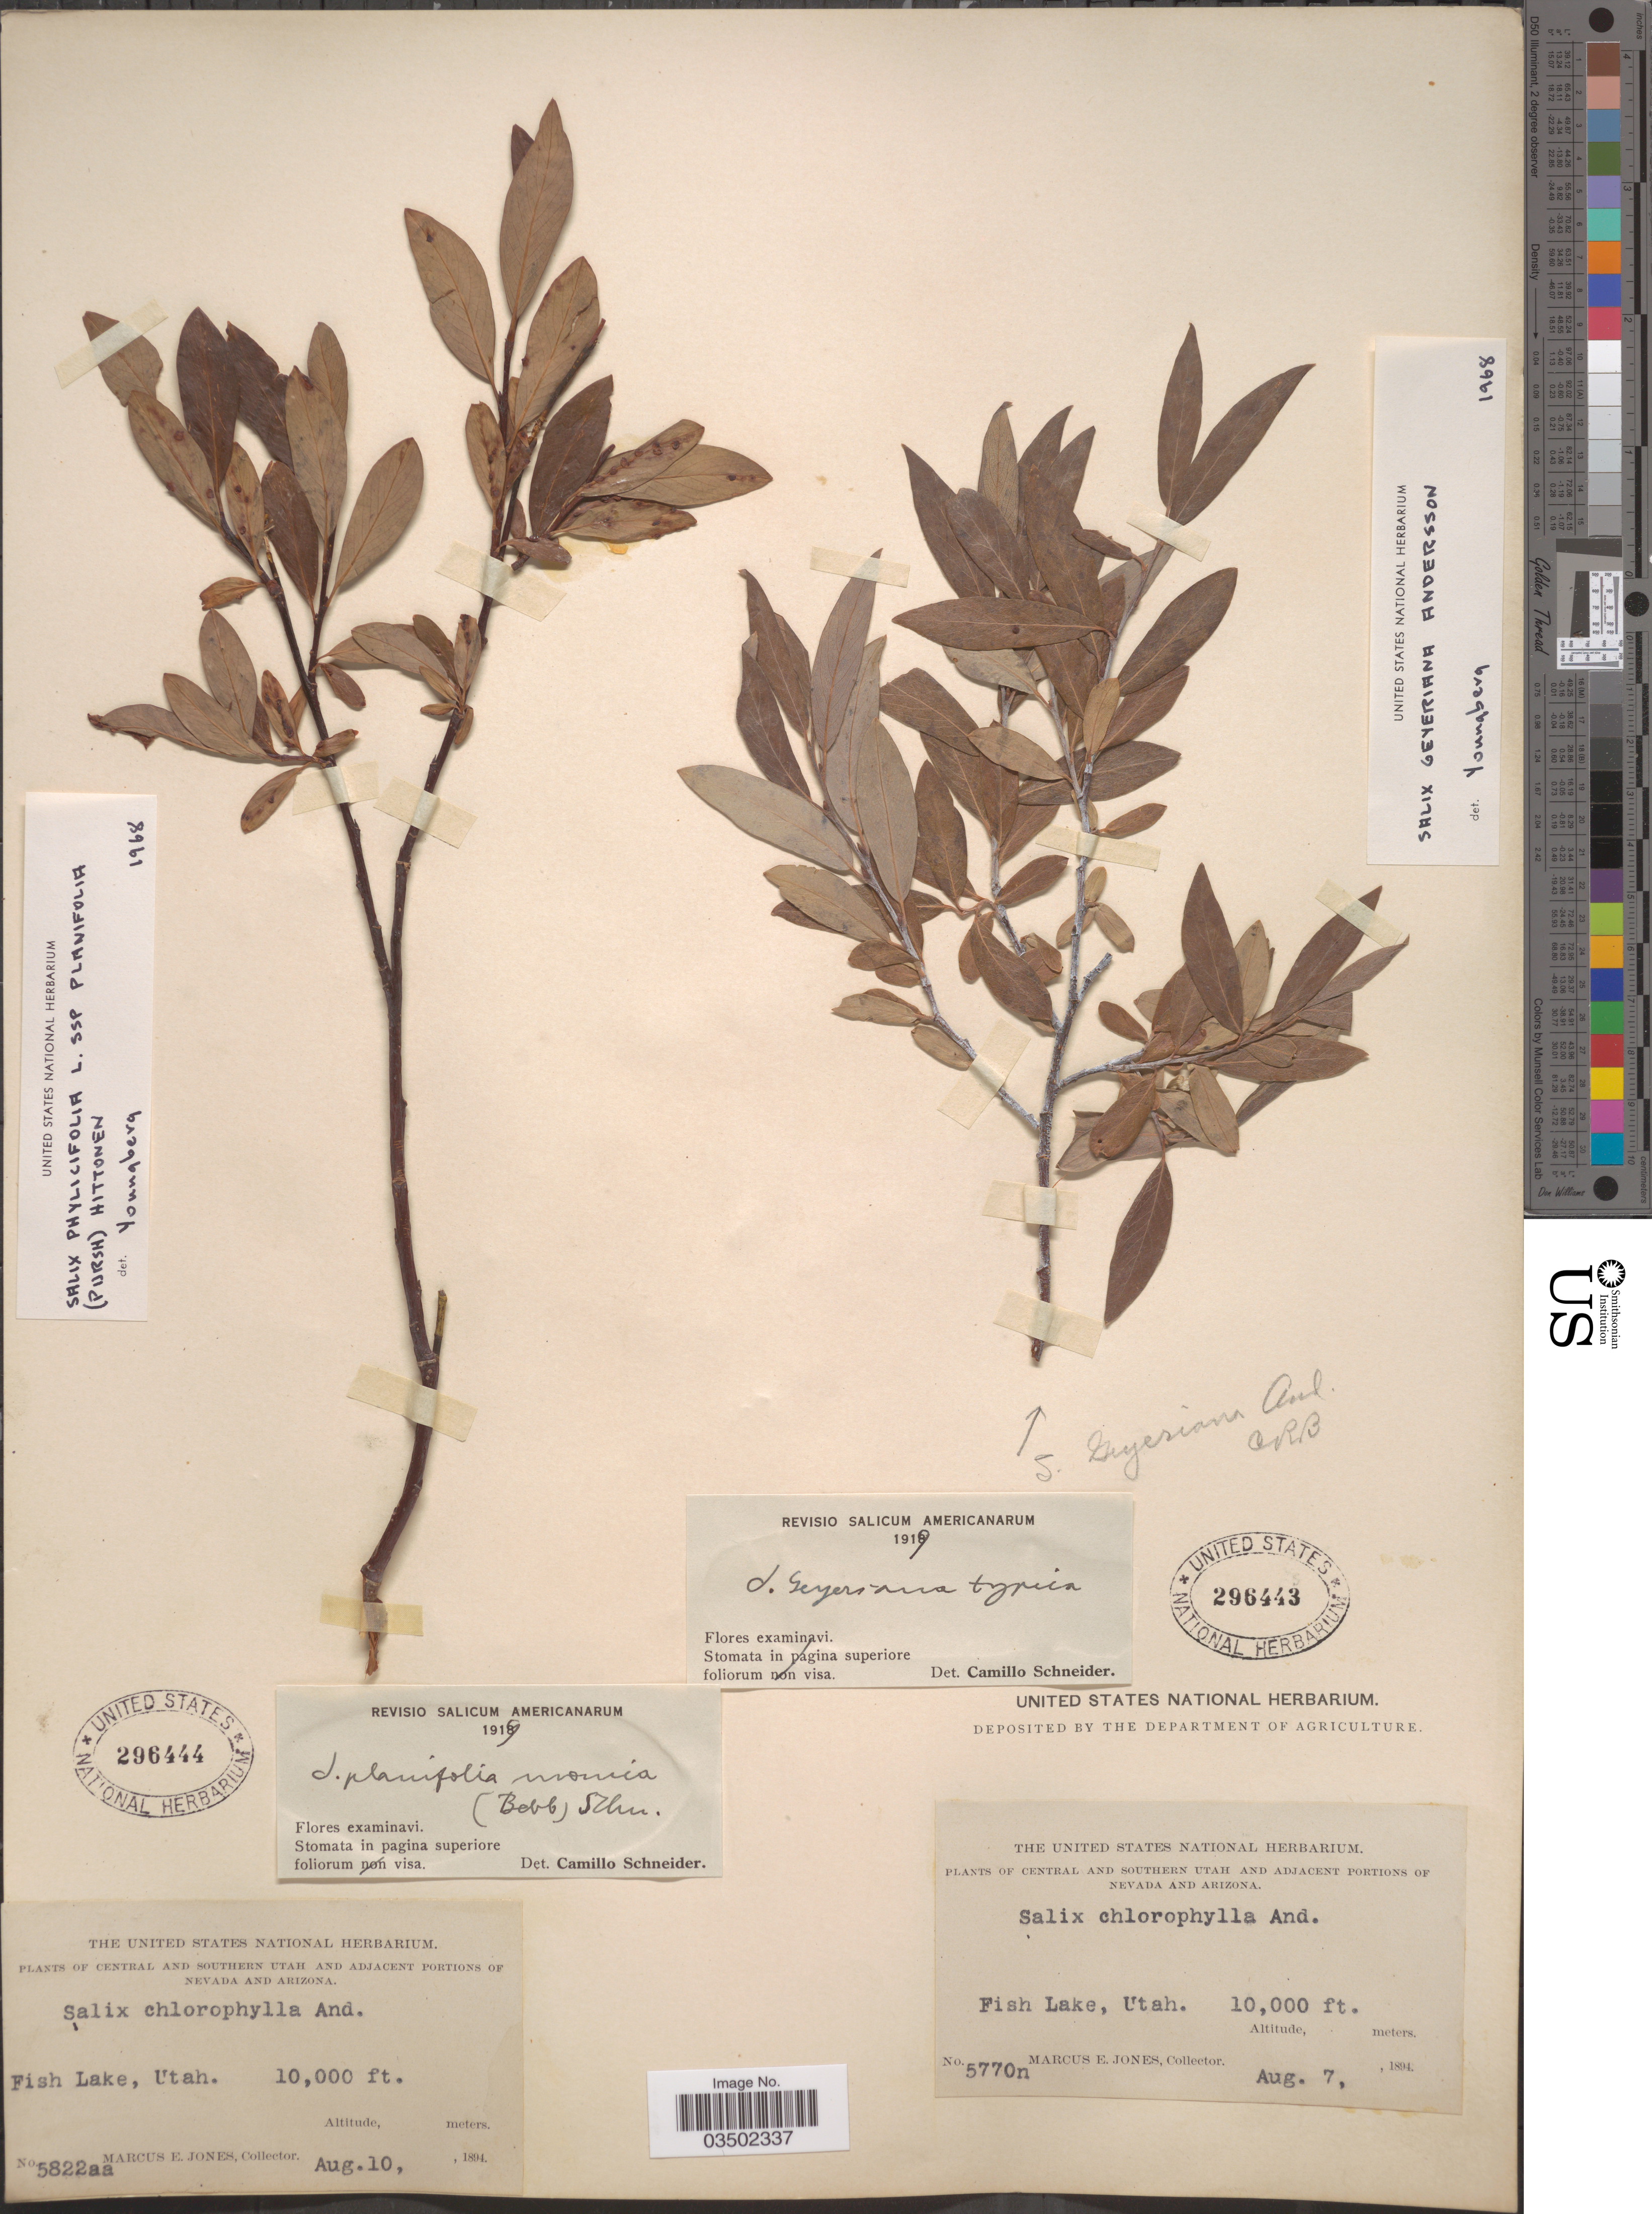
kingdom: Plantae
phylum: Tracheophyta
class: Magnoliopsida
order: Malpighiales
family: Salicaceae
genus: Salix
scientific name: Salix planifolia var. monica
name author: (Bebb) C.K. Schneid.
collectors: M. E. Jones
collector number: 5770n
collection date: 1894-08-07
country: United States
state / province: Utah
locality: Central and Southern Utah. Fish Lake.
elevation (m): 3048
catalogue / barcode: US 296443-2